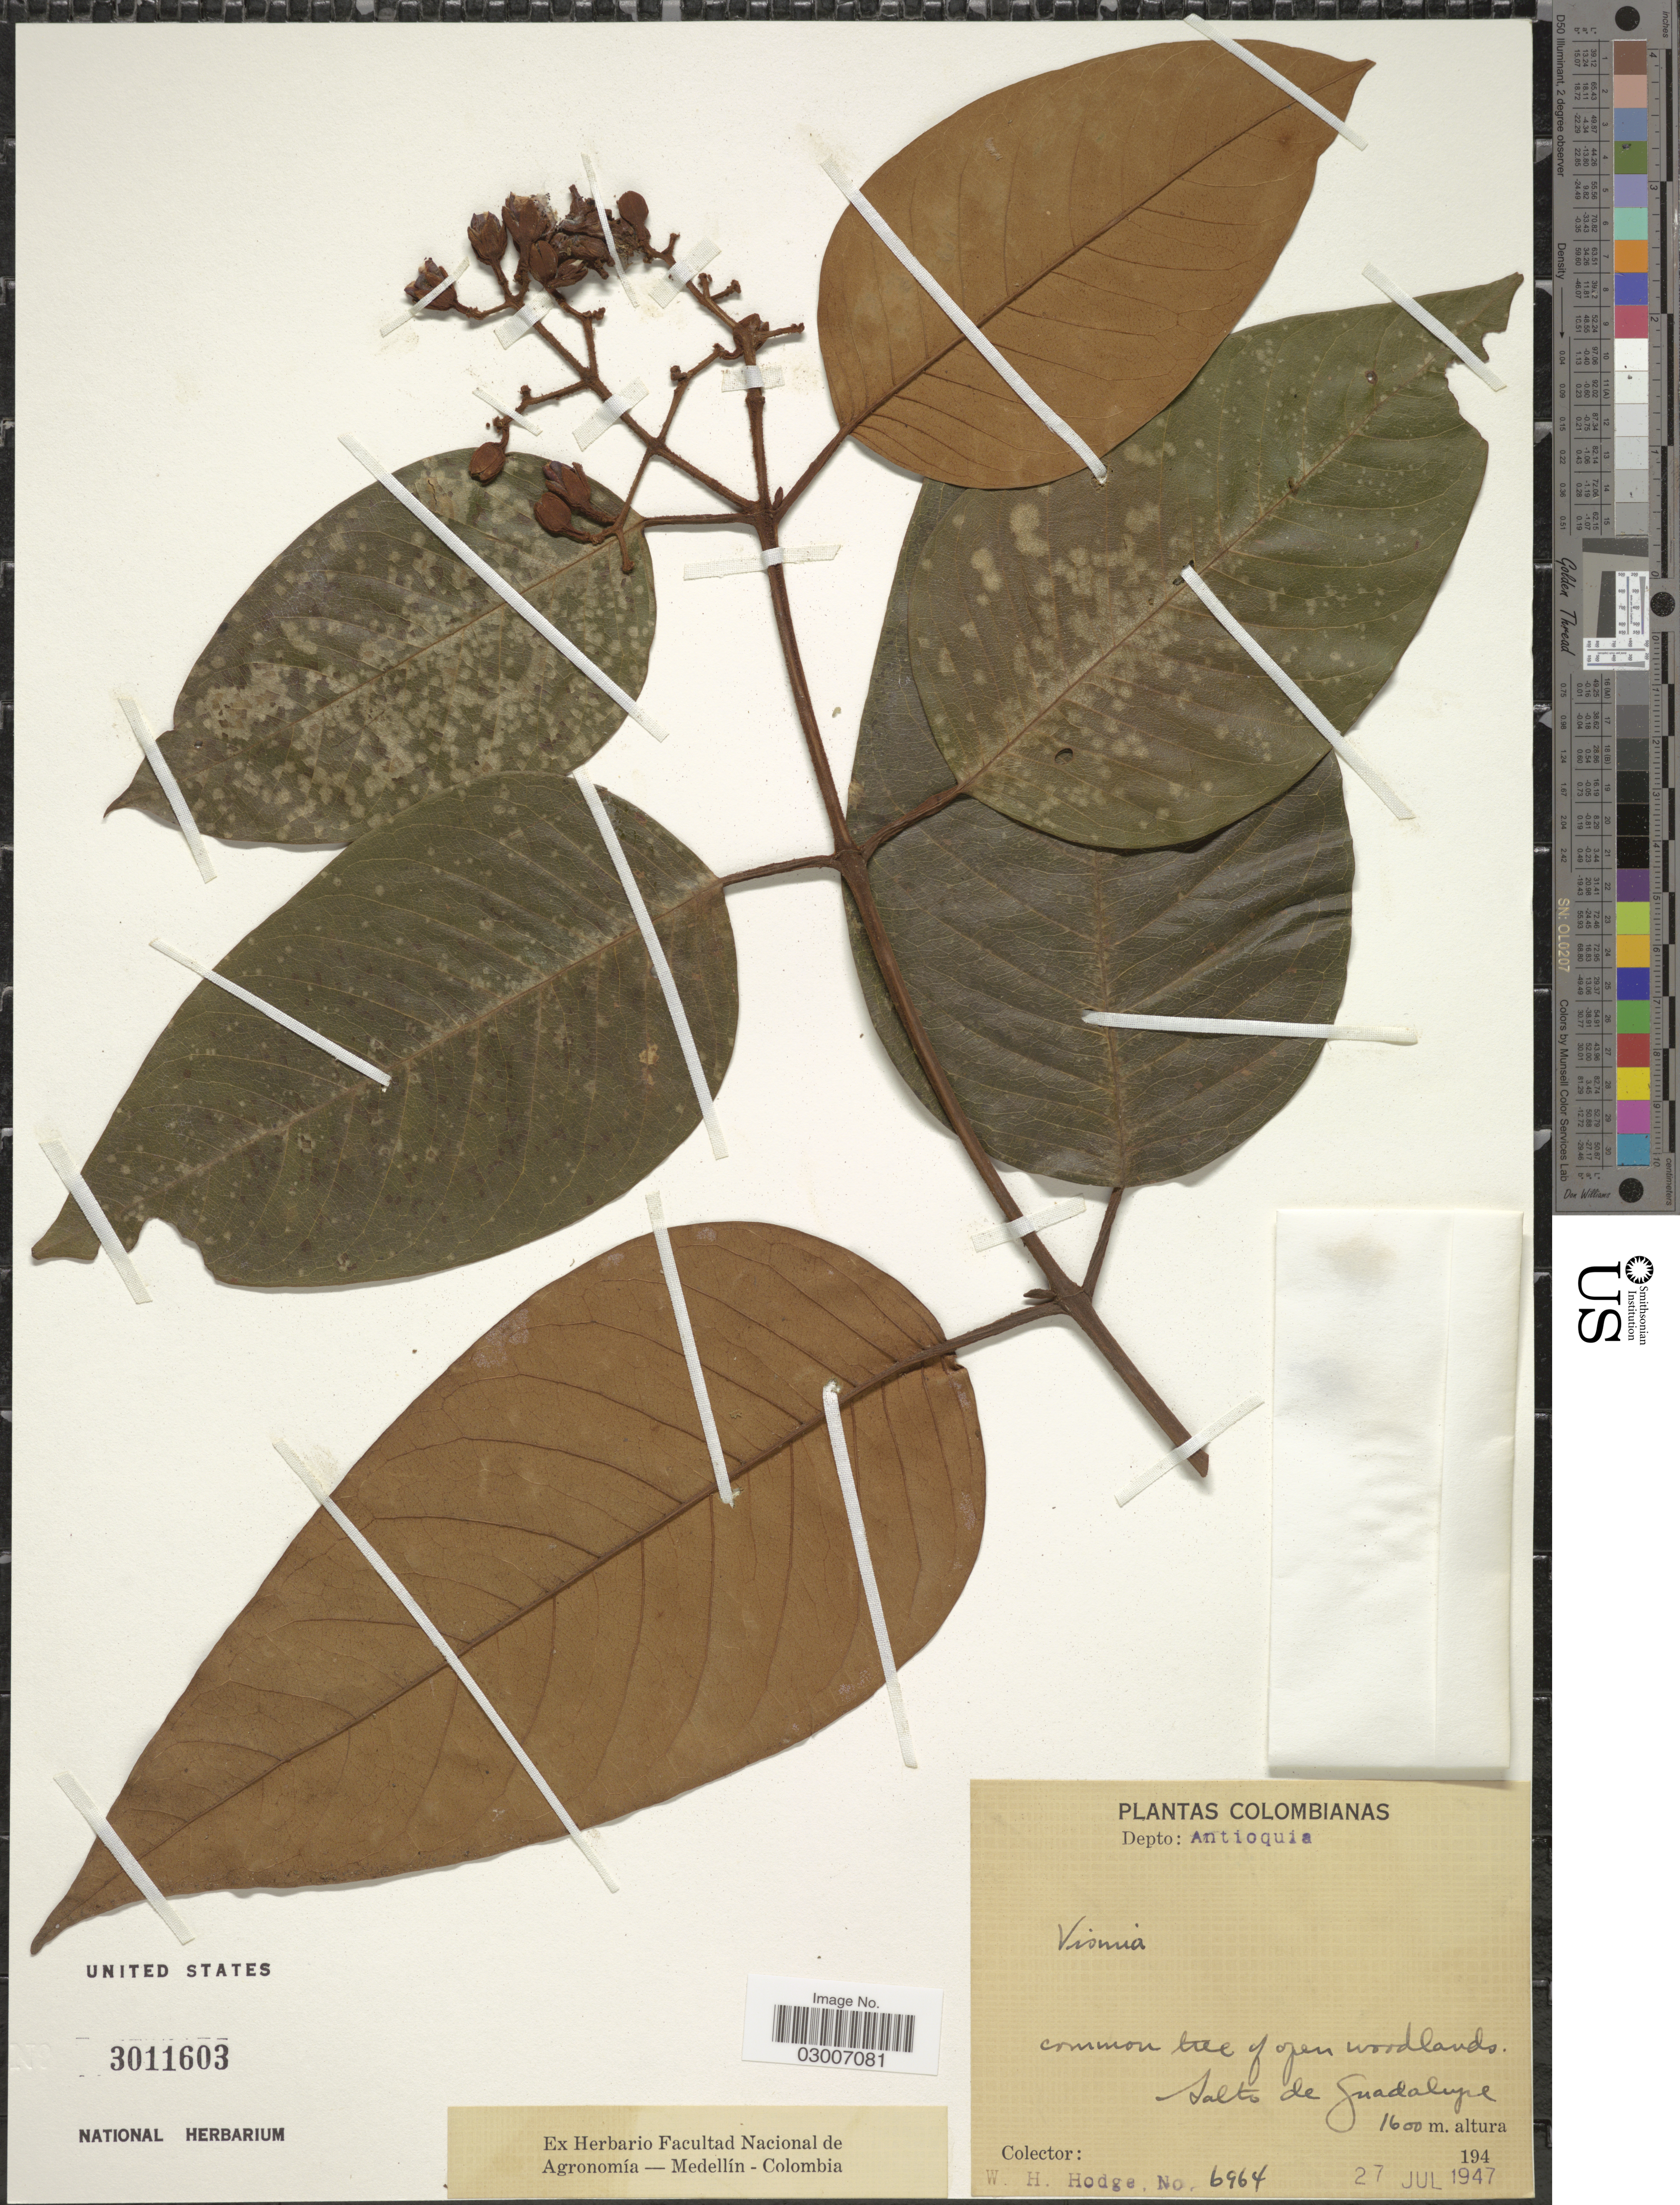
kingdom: Plantae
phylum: Tracheophyta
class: Magnoliopsida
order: Malpighiales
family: Hypericaceae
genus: Vismia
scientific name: Vismia sp.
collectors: W. Hodge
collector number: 6964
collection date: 1947-07-27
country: Colombia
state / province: Antioquia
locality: Depto : Antioquia. Salto de Guadalupe.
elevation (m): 1600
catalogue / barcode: US 3011603